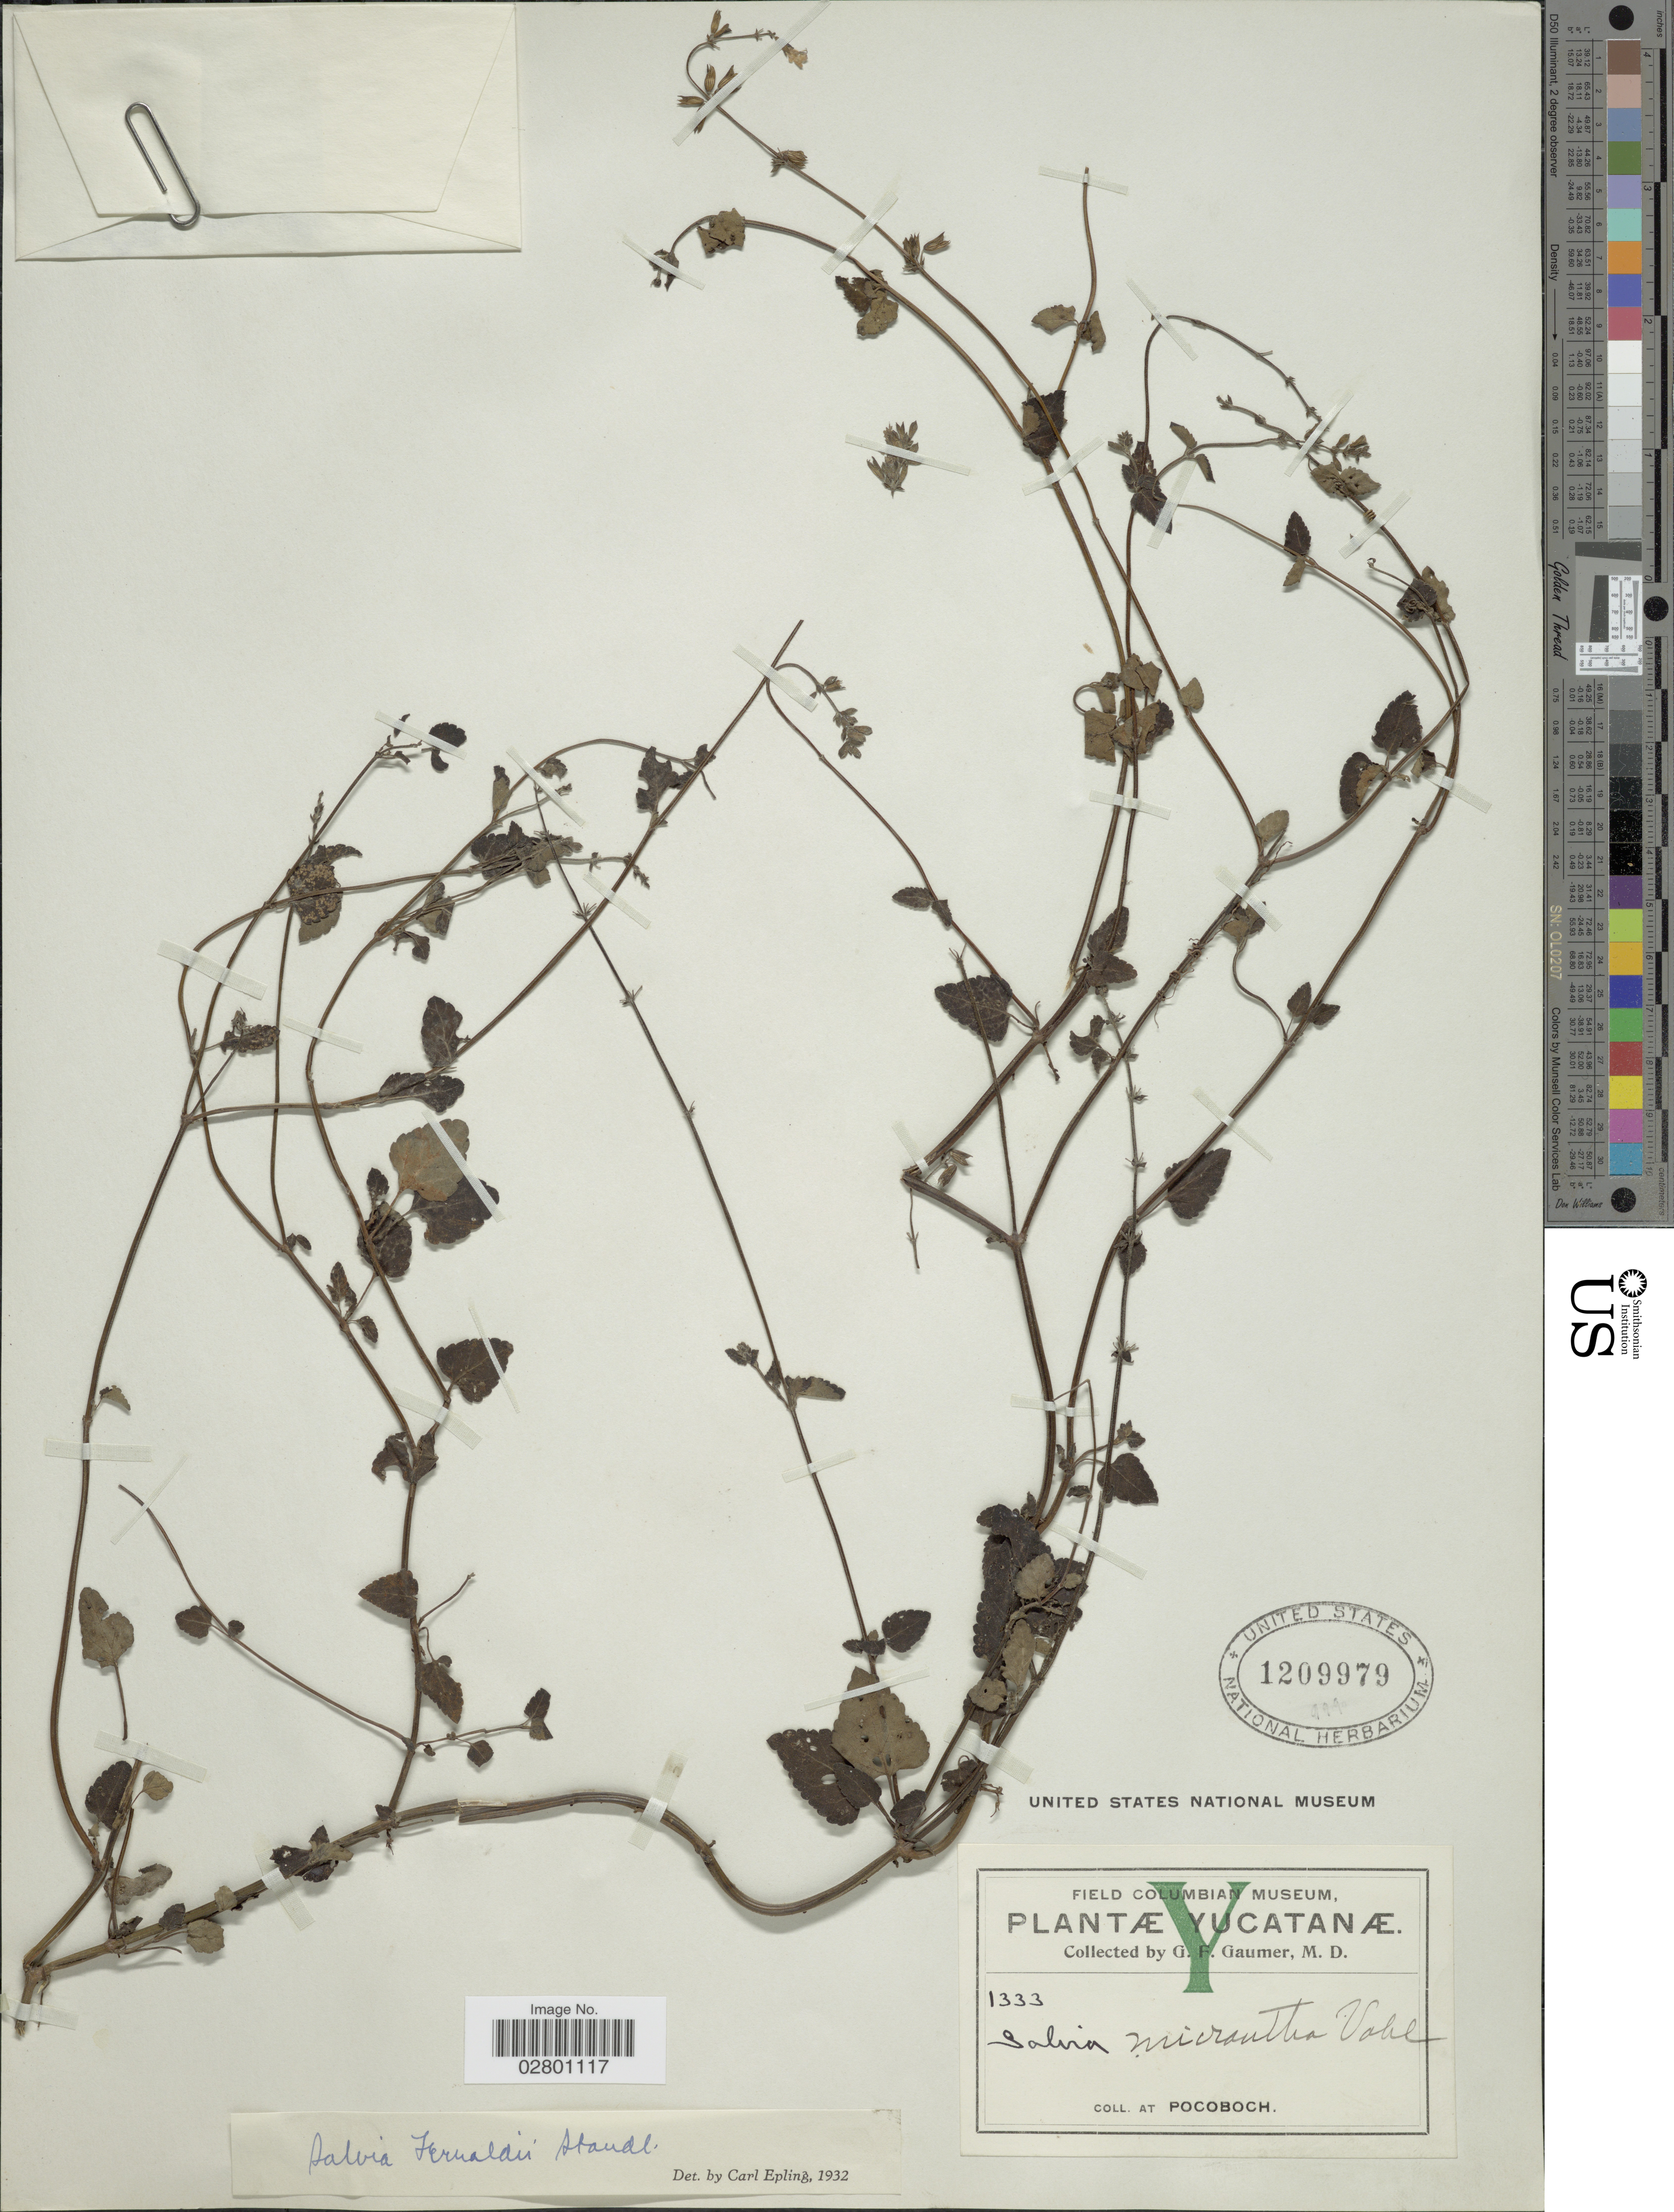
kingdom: Plantae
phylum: Tracheophyta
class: Magnoliopsida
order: Lamiales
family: Lamiaceae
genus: Salvia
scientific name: Salvia fernaldii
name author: Standl.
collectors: G. F. Gaumer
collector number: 1333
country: Mexico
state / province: Yucatán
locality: Yucatanæ, Pocoboch.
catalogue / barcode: US 1209979